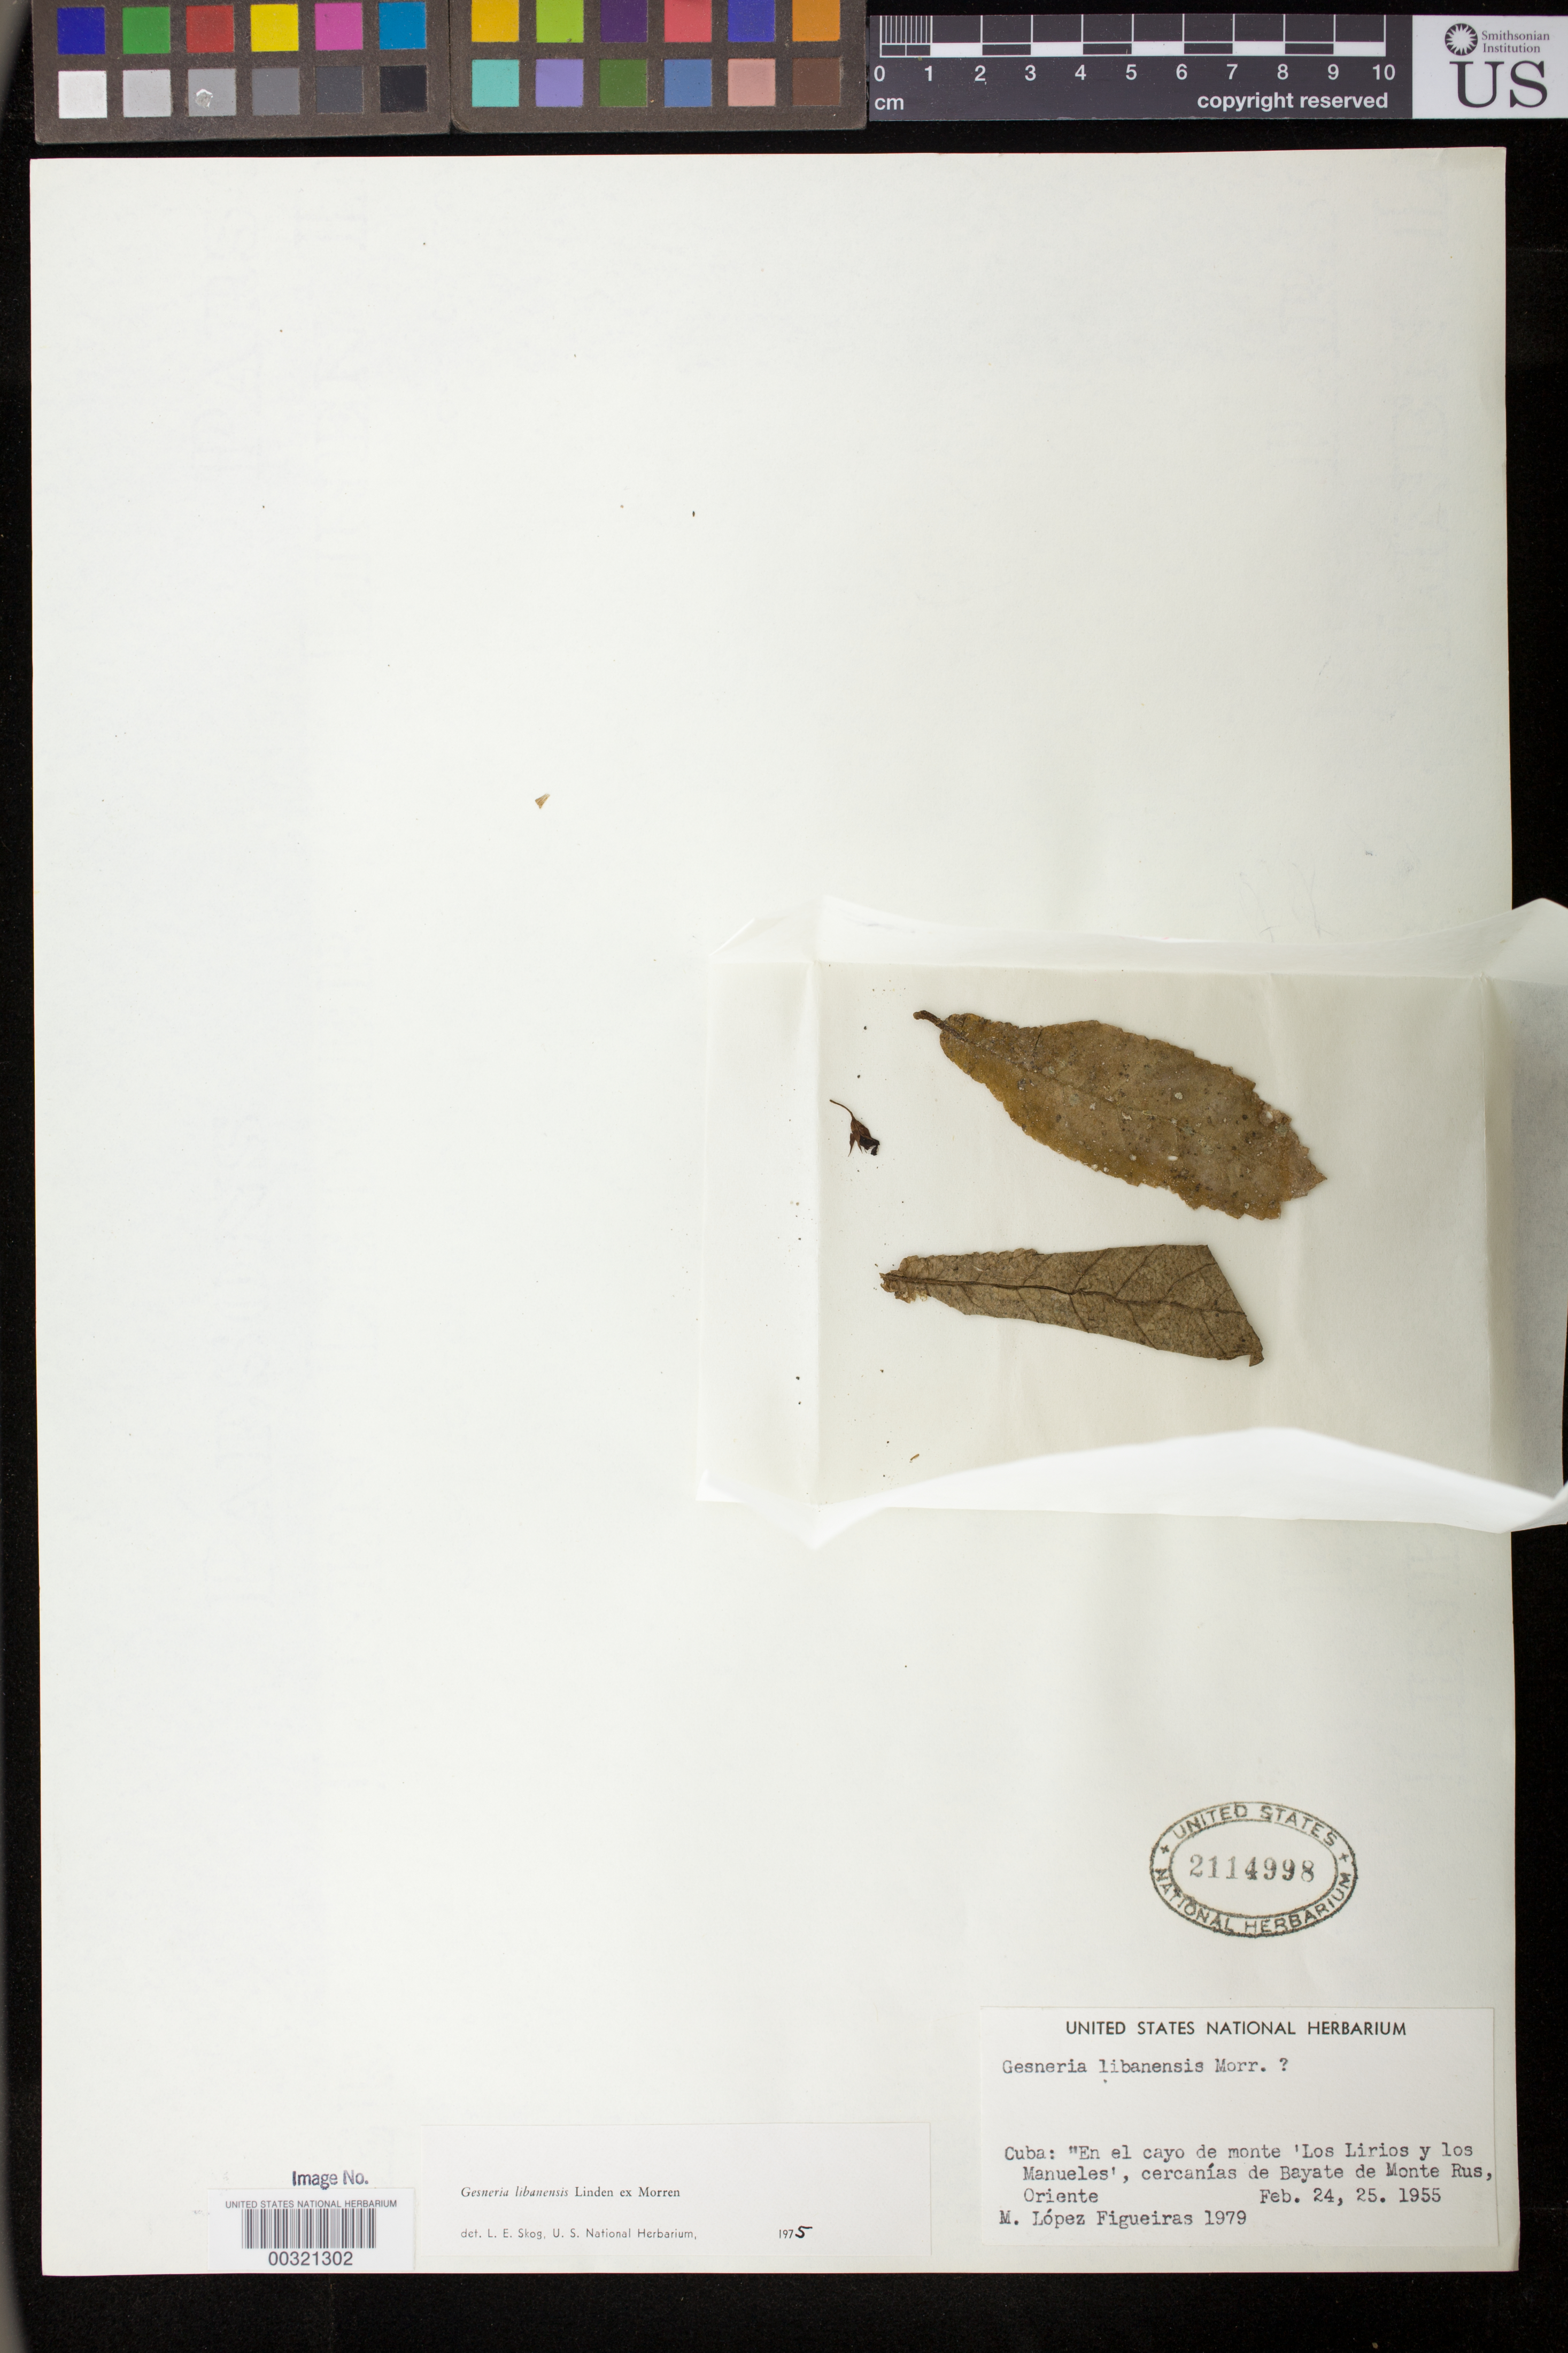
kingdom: Plantae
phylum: Tracheophyta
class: Magnoliopsida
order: Lamiales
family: Gesneriaceae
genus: Gesneria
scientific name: Gesneria libanensis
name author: Linden ex C. Morren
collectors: M. López Figueiras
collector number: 1979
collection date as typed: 24-25 Feb 1955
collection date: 1955-02-24/1955-02-25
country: Cuba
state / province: Oriente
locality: Bayate de Monte Rus, "En el Cayo de Monte 'Los Lirios y Los Manueles'"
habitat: Woods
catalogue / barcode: US 2114998